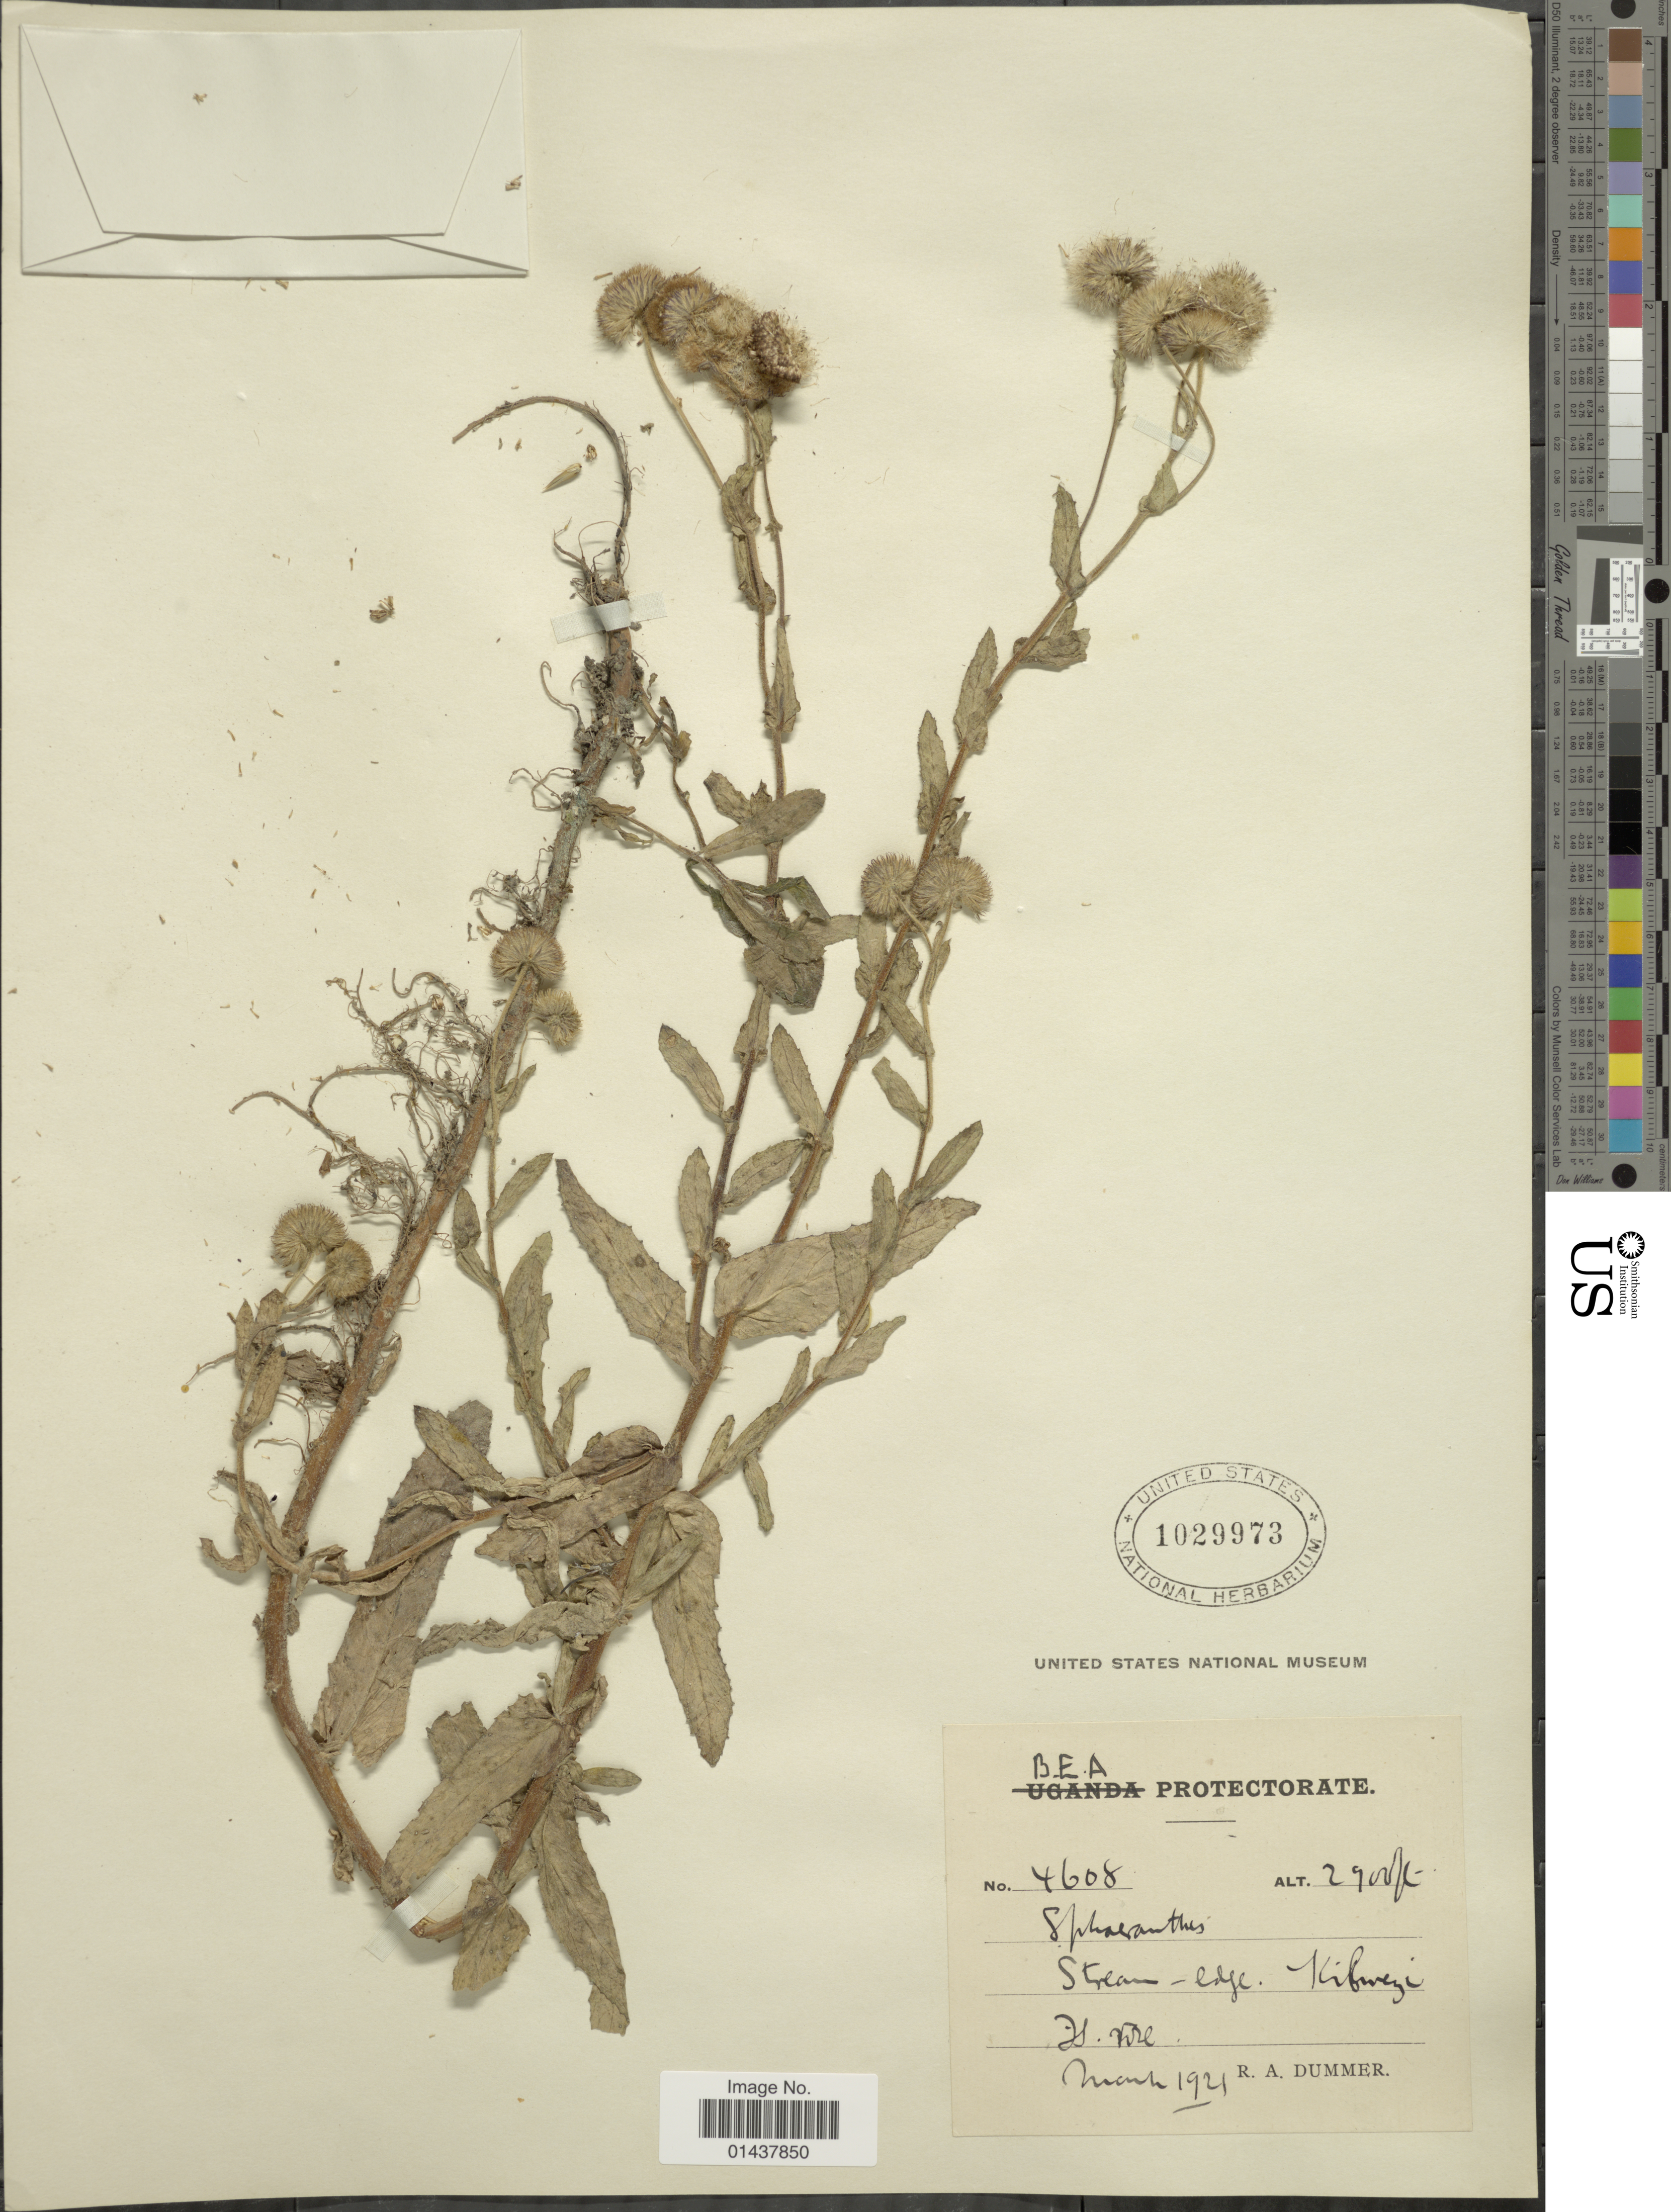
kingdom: Plantae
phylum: Tracheophyta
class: Magnoliopsida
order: Asterales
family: Asteraceae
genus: Sphaeranthus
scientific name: Sphaeranthus sp.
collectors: R. Dümmer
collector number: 4608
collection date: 1921-03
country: Uganda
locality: BEA Protectorate, Stream - edge. Kibwezi.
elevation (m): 884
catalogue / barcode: US 1029973